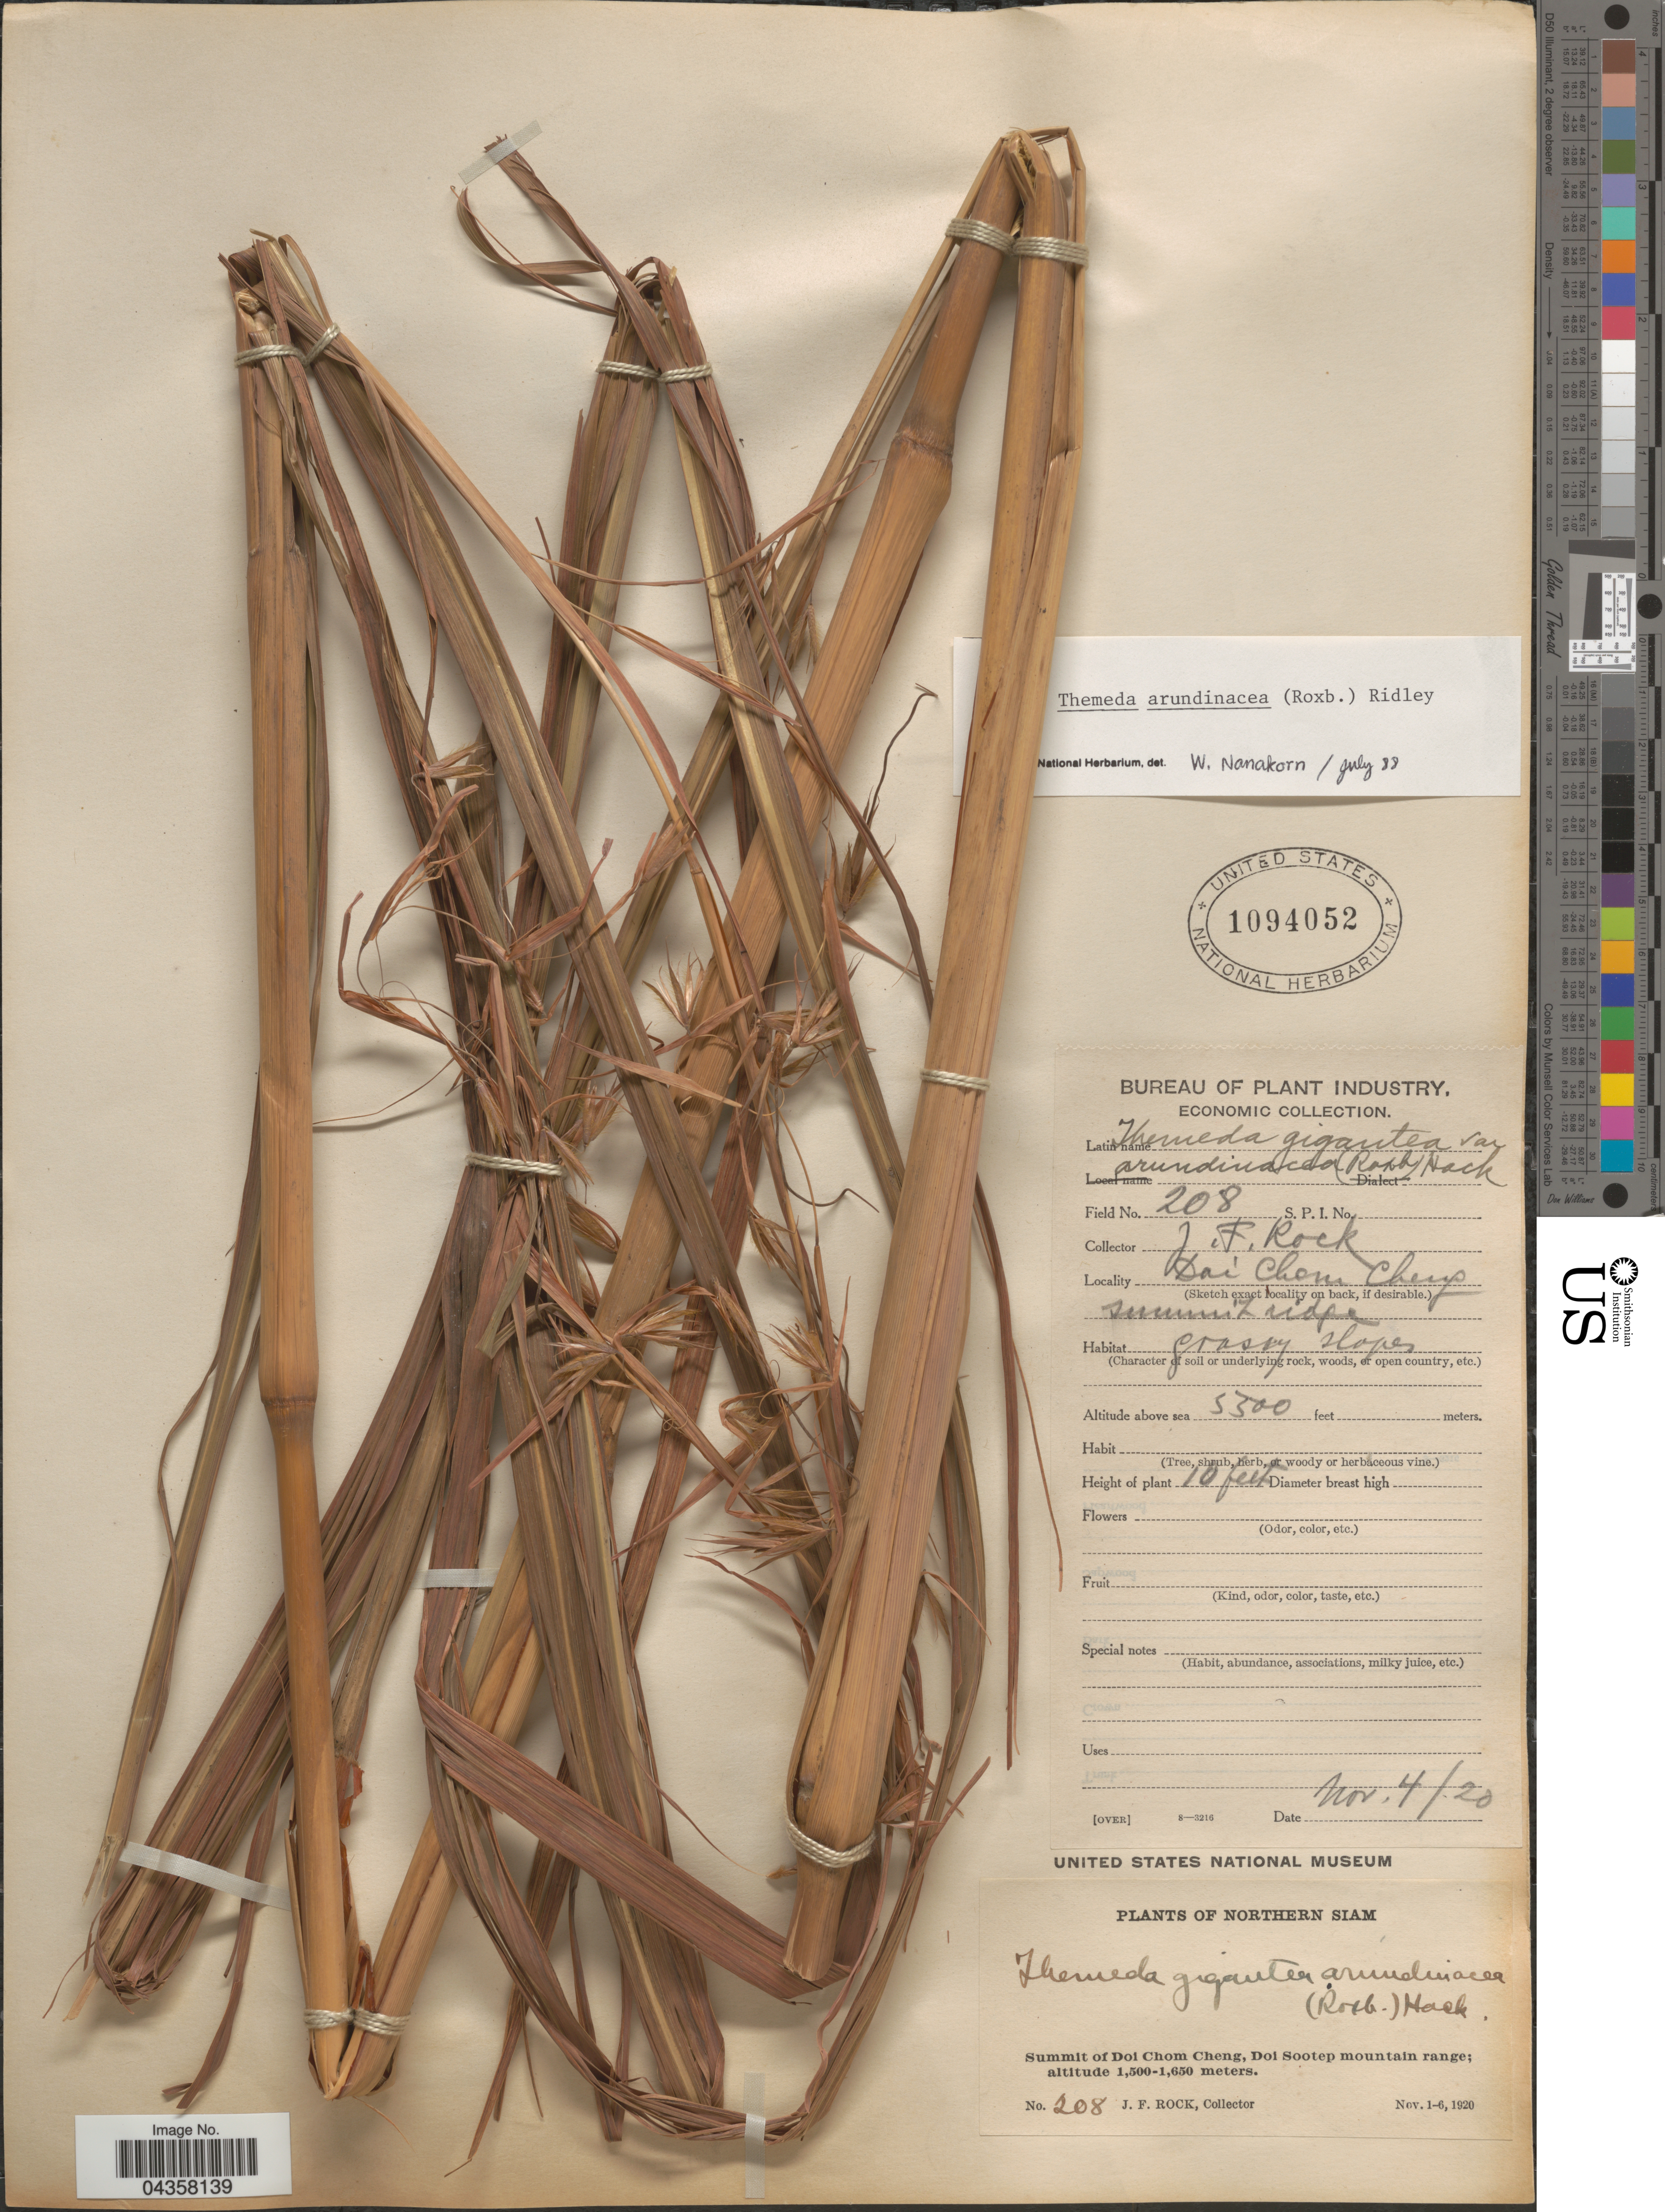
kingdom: Plantae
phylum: Tracheophyta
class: Liliopsida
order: Poales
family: Poaceae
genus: Themeda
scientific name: Themeda arundinacea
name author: (Roxb.) Ridl.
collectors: J. Rock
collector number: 208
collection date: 1920-11-04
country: Thailand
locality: Northern Siam. Summit of Doi Chom Cheng, Doi Sootep mountain range.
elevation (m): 1676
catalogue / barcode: US 1094052